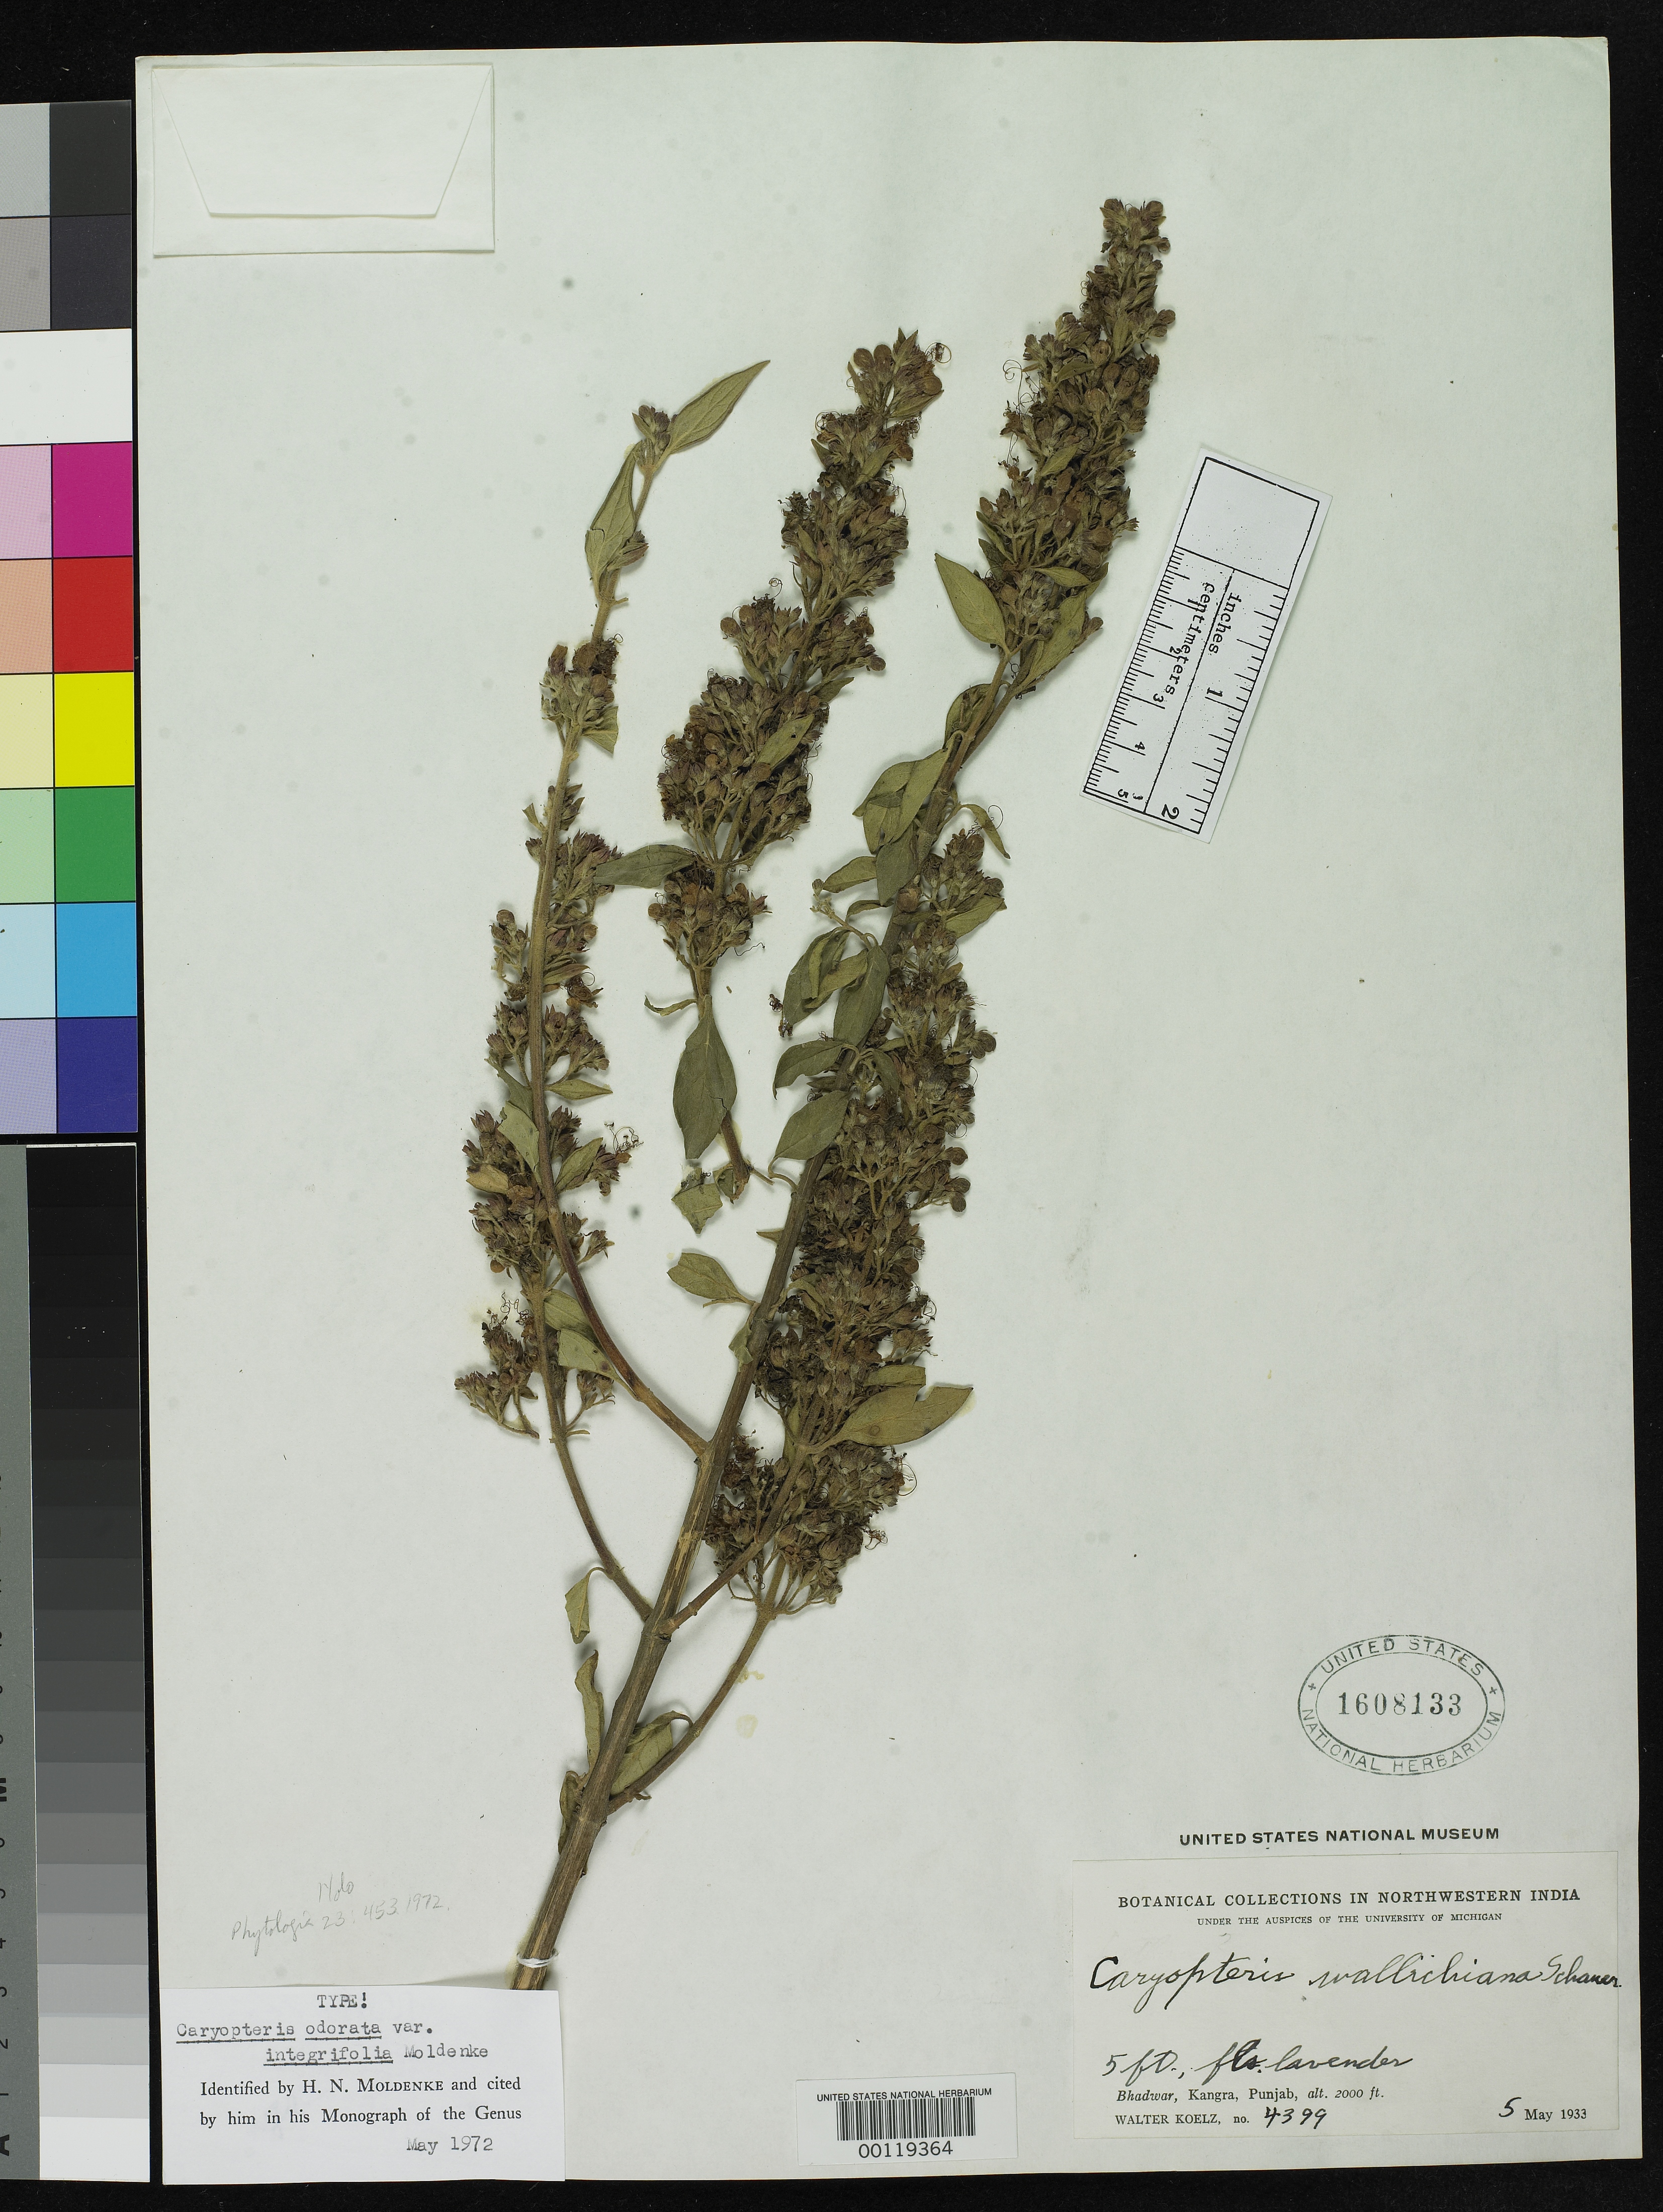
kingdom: Plantae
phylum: Tracheophyta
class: Magnoliopsida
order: Lamiales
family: Lamiaceae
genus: Caryopteris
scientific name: Caryopteris odorata var. integrifolia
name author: Moldenke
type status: Holotype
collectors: W. N. Koelz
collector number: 4399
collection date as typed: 05 May 1933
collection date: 1933-05-05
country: India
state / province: Himachal Pradesh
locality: Bhadwar, Kangra.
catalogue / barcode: US 1608133